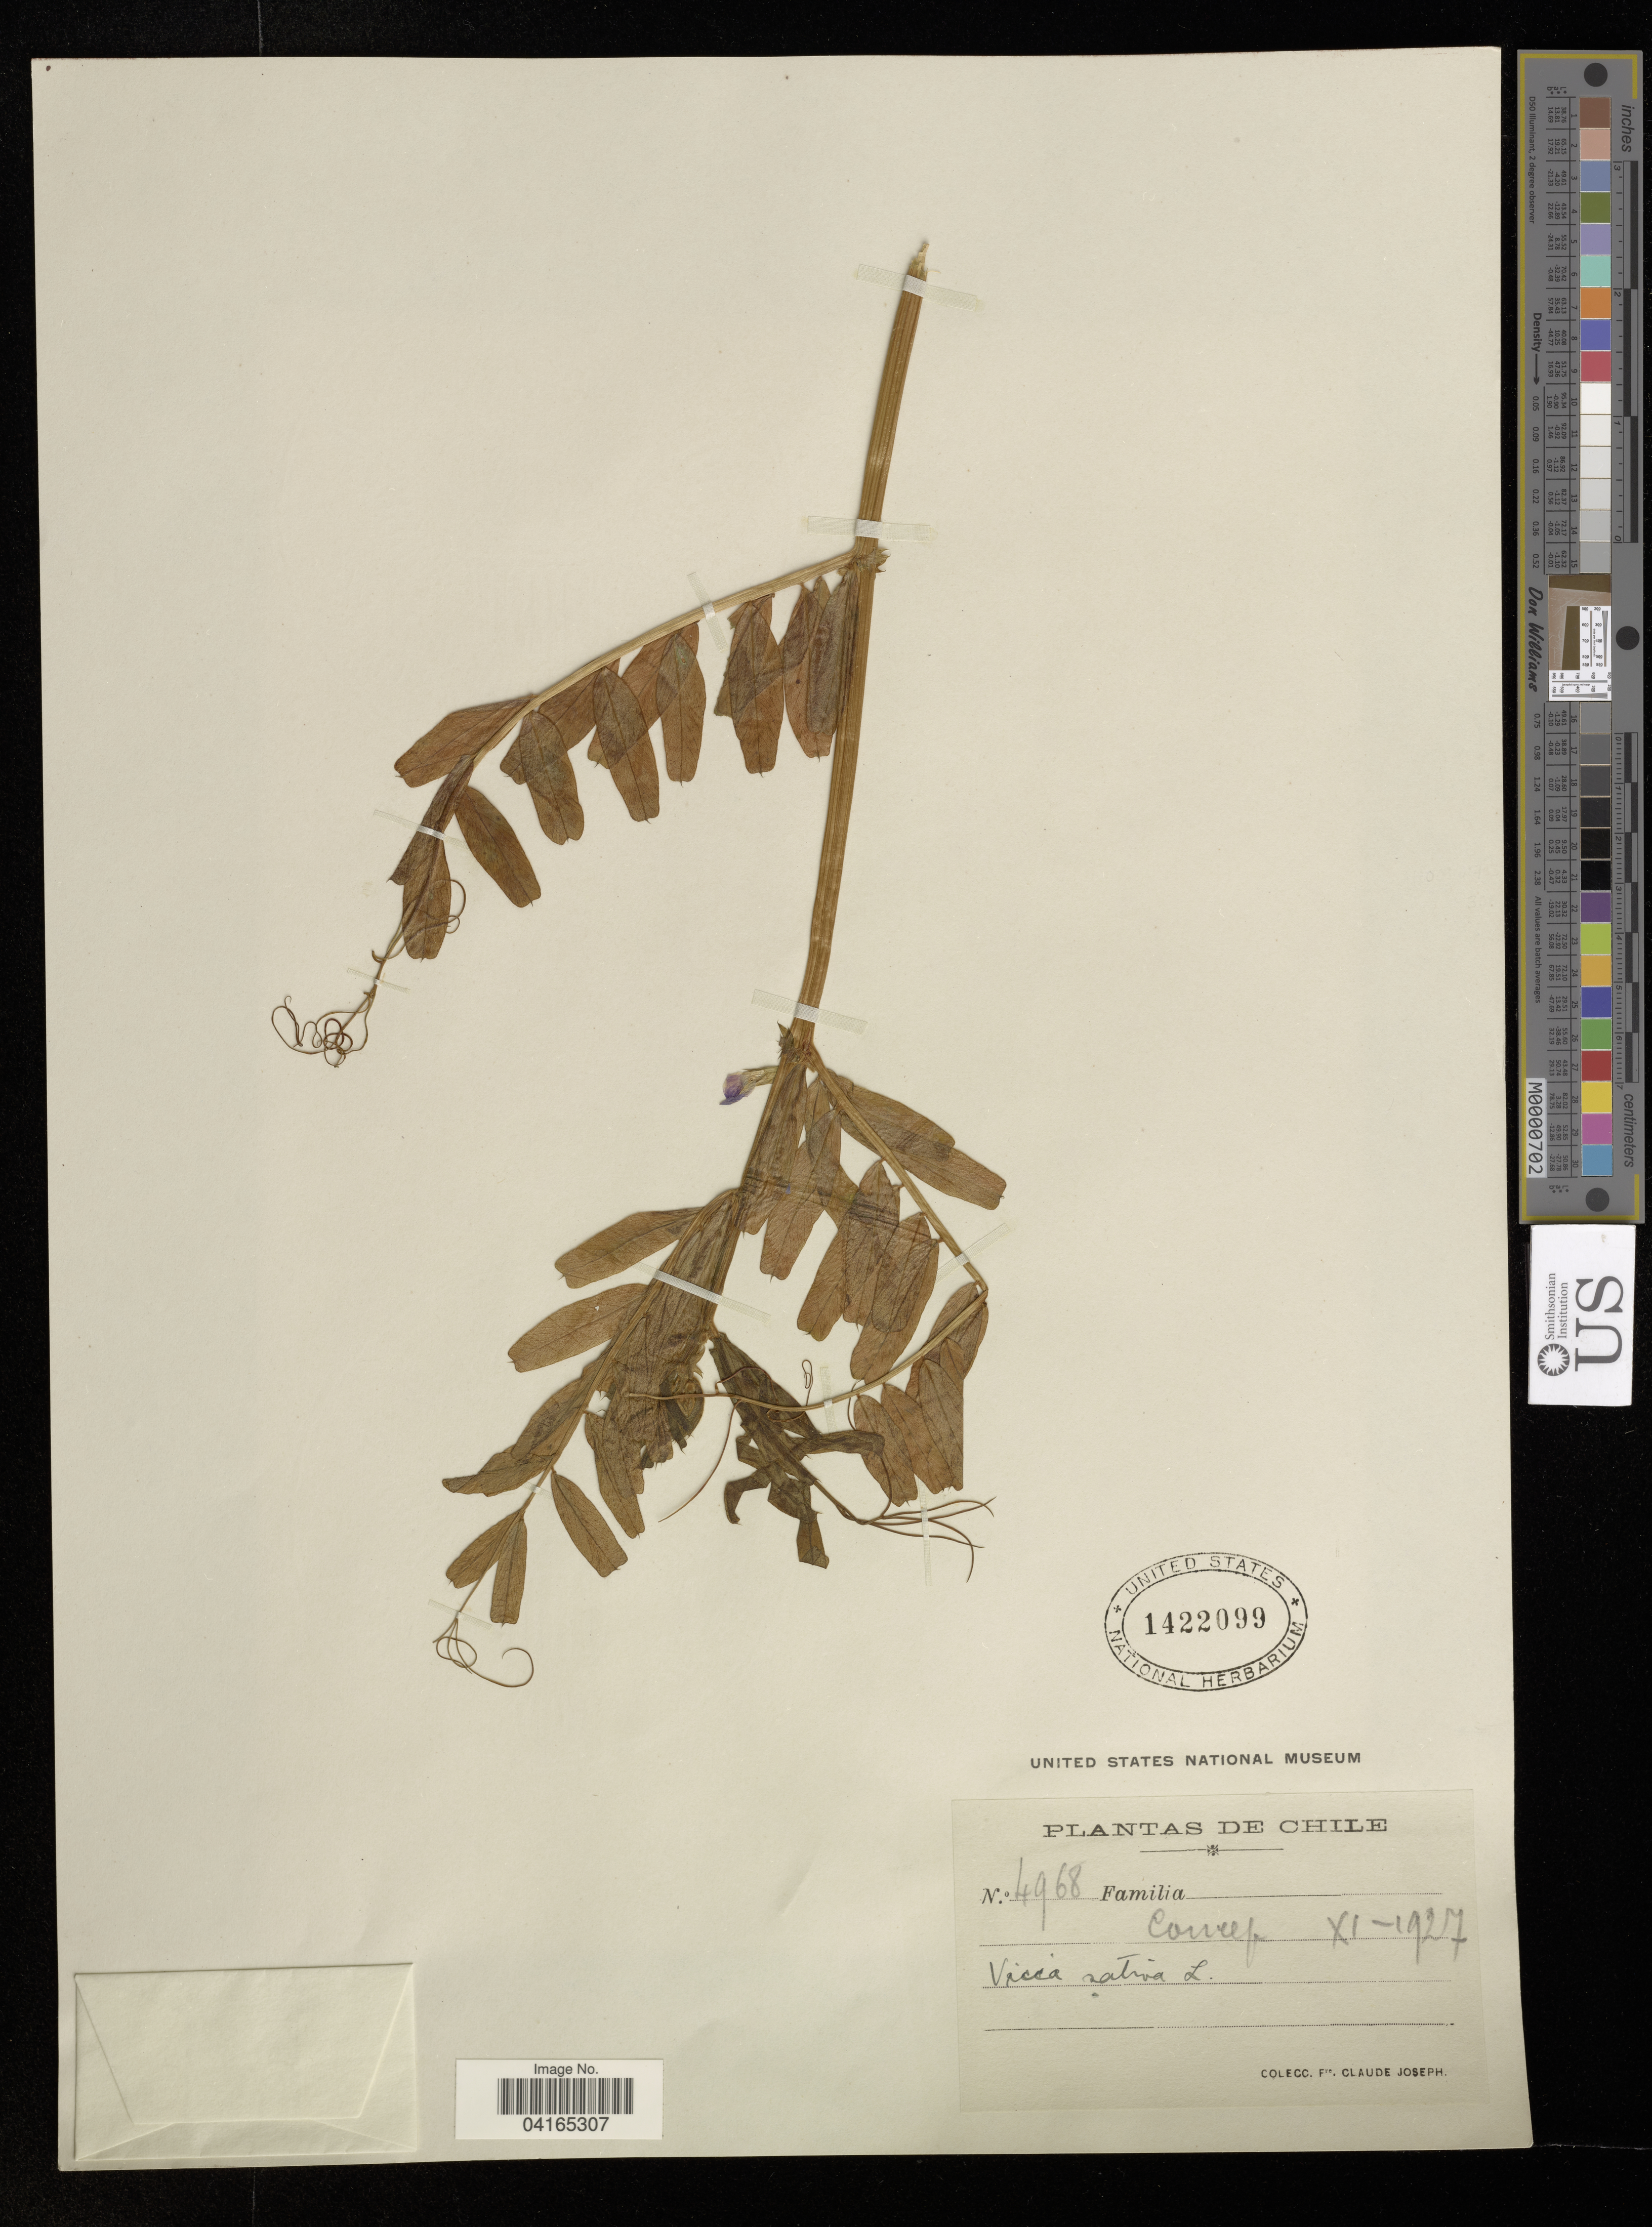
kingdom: Plantae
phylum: Tracheophyta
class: Magnoliopsida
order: Fabales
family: Fabaceae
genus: Vicia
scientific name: Vicia sativa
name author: L.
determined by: Hechenleitner, Paulina, RBG Edinburgh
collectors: Frere Claude Joseph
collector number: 4968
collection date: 1927-11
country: Chile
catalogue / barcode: US 1422099